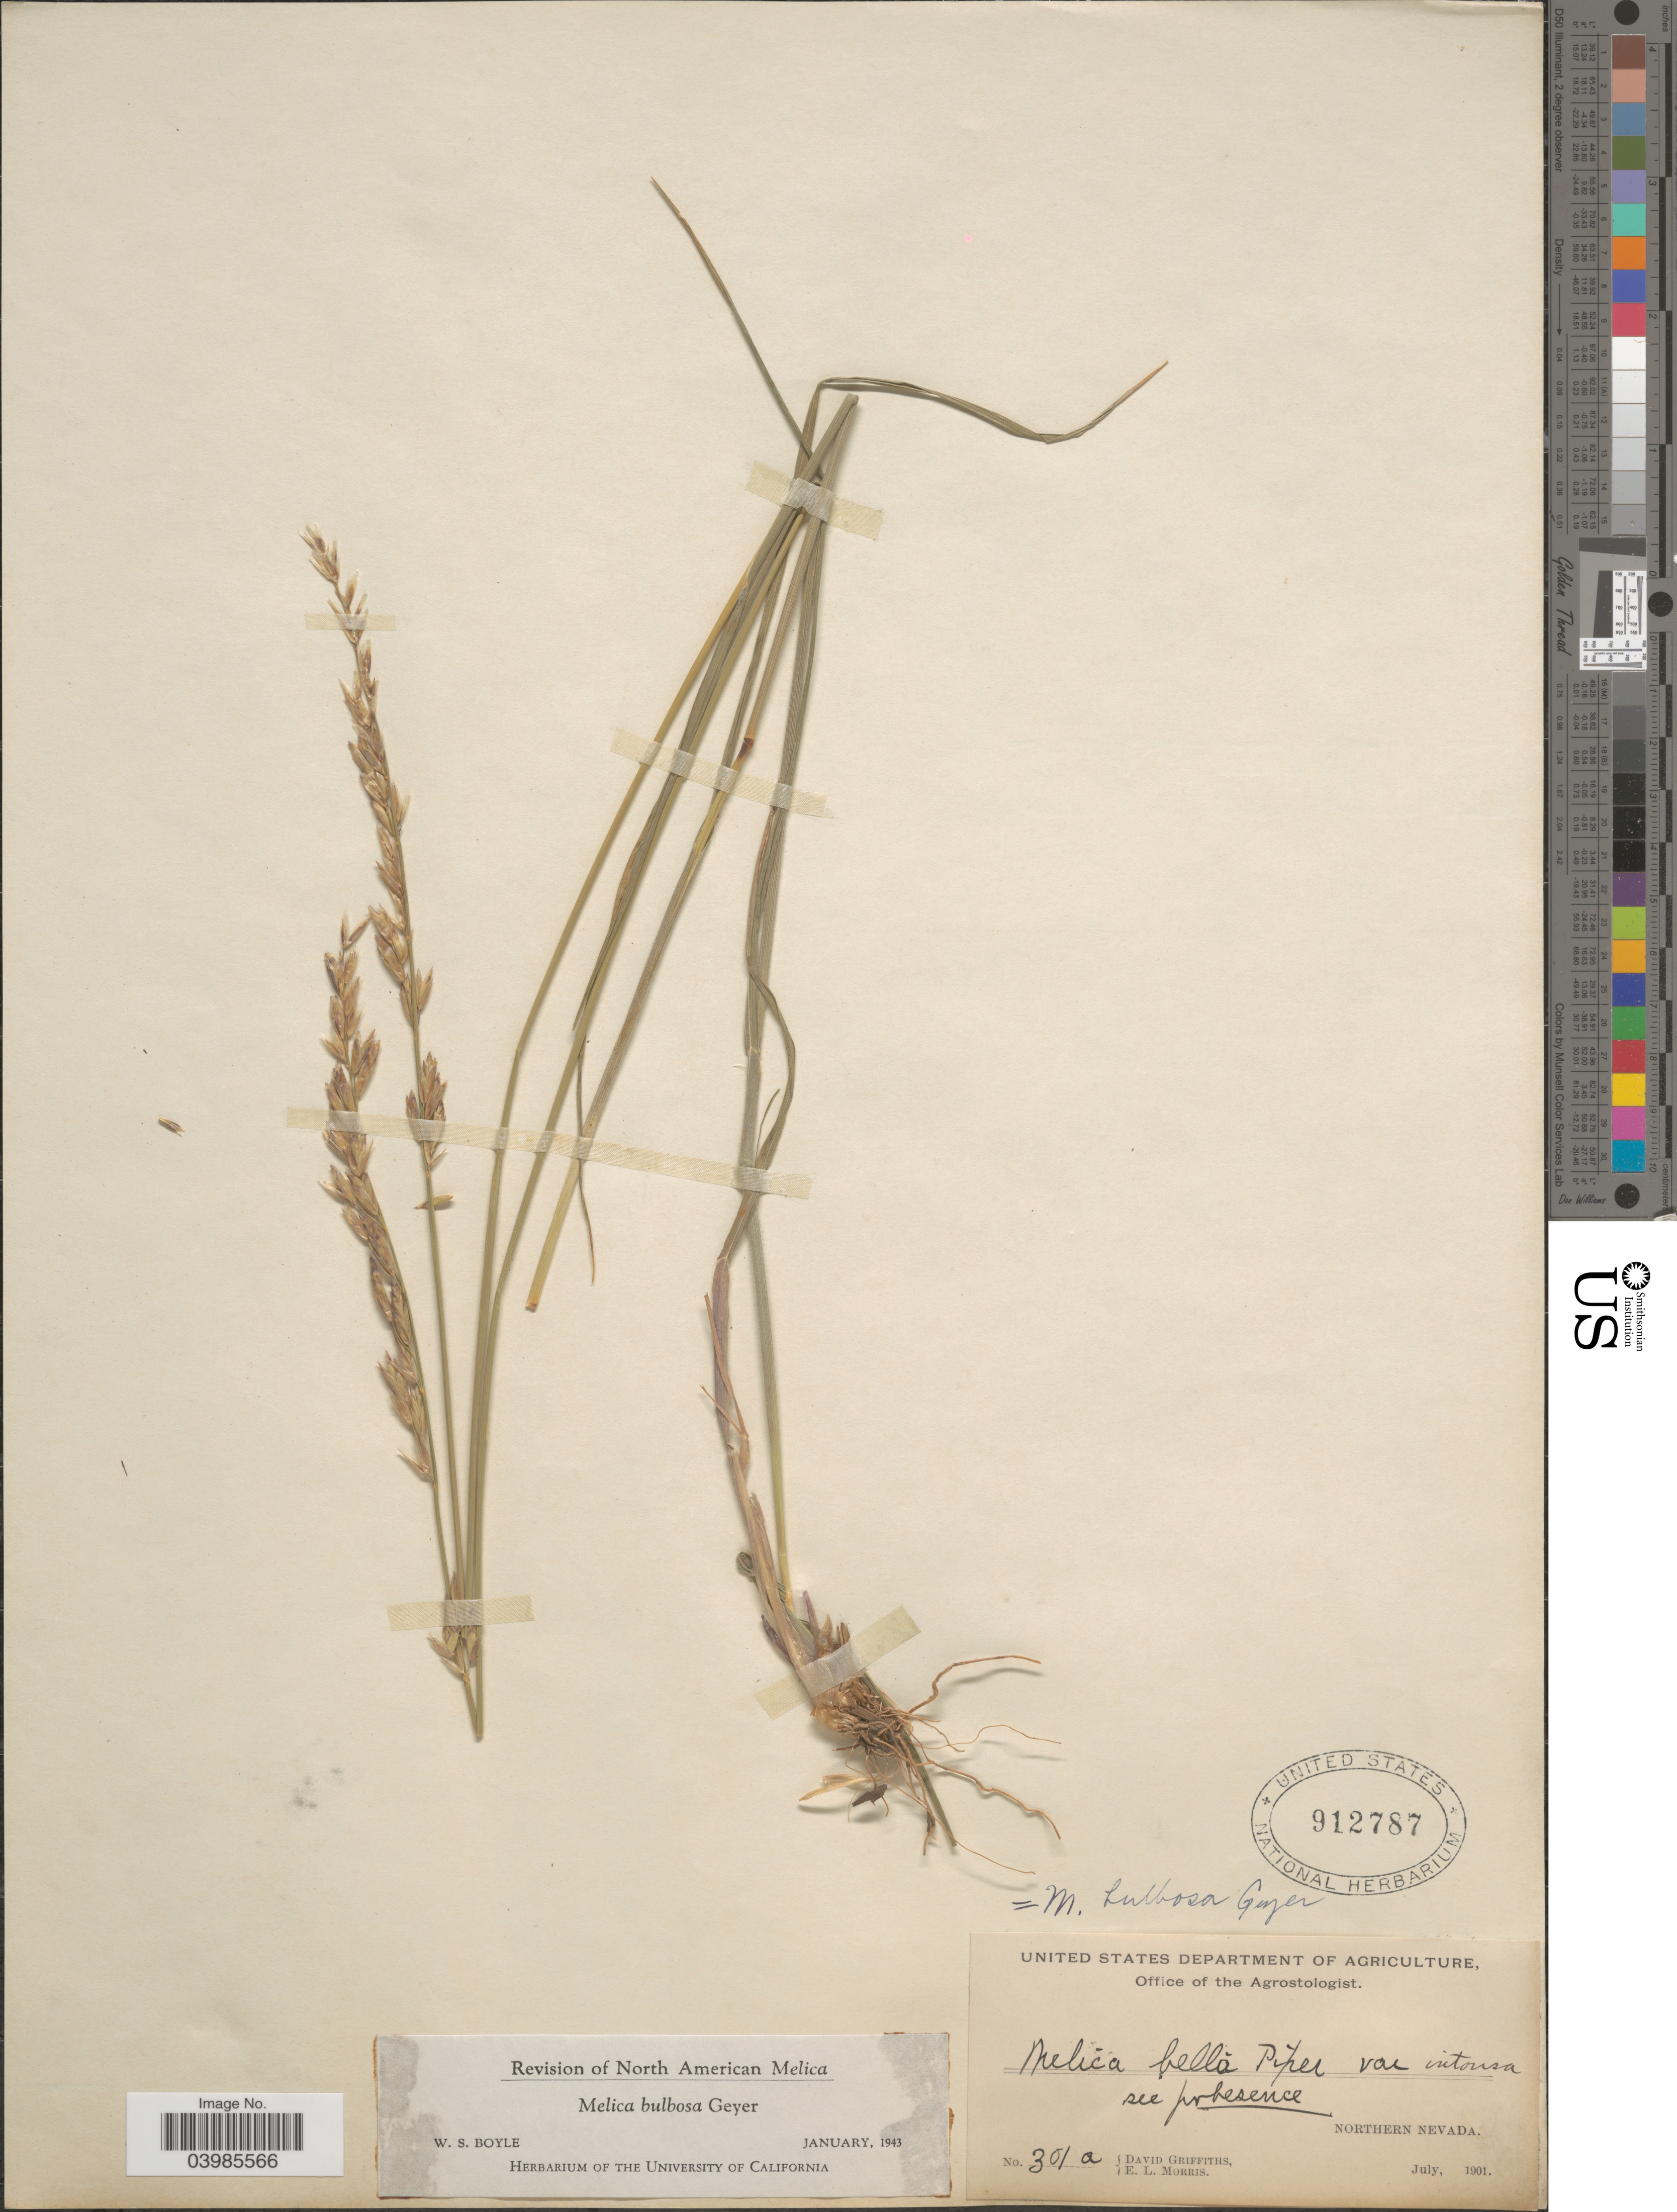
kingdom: Plantae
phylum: Tracheophyta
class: Liliopsida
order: Poales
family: Poaceae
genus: Melica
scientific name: Melica bulbosa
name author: Geyer ex Porter & J.M. Coult.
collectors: D. Griffiths & E. Morris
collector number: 301 a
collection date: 1901-07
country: United States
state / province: Nevada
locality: Northern Nevada.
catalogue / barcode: US 912787